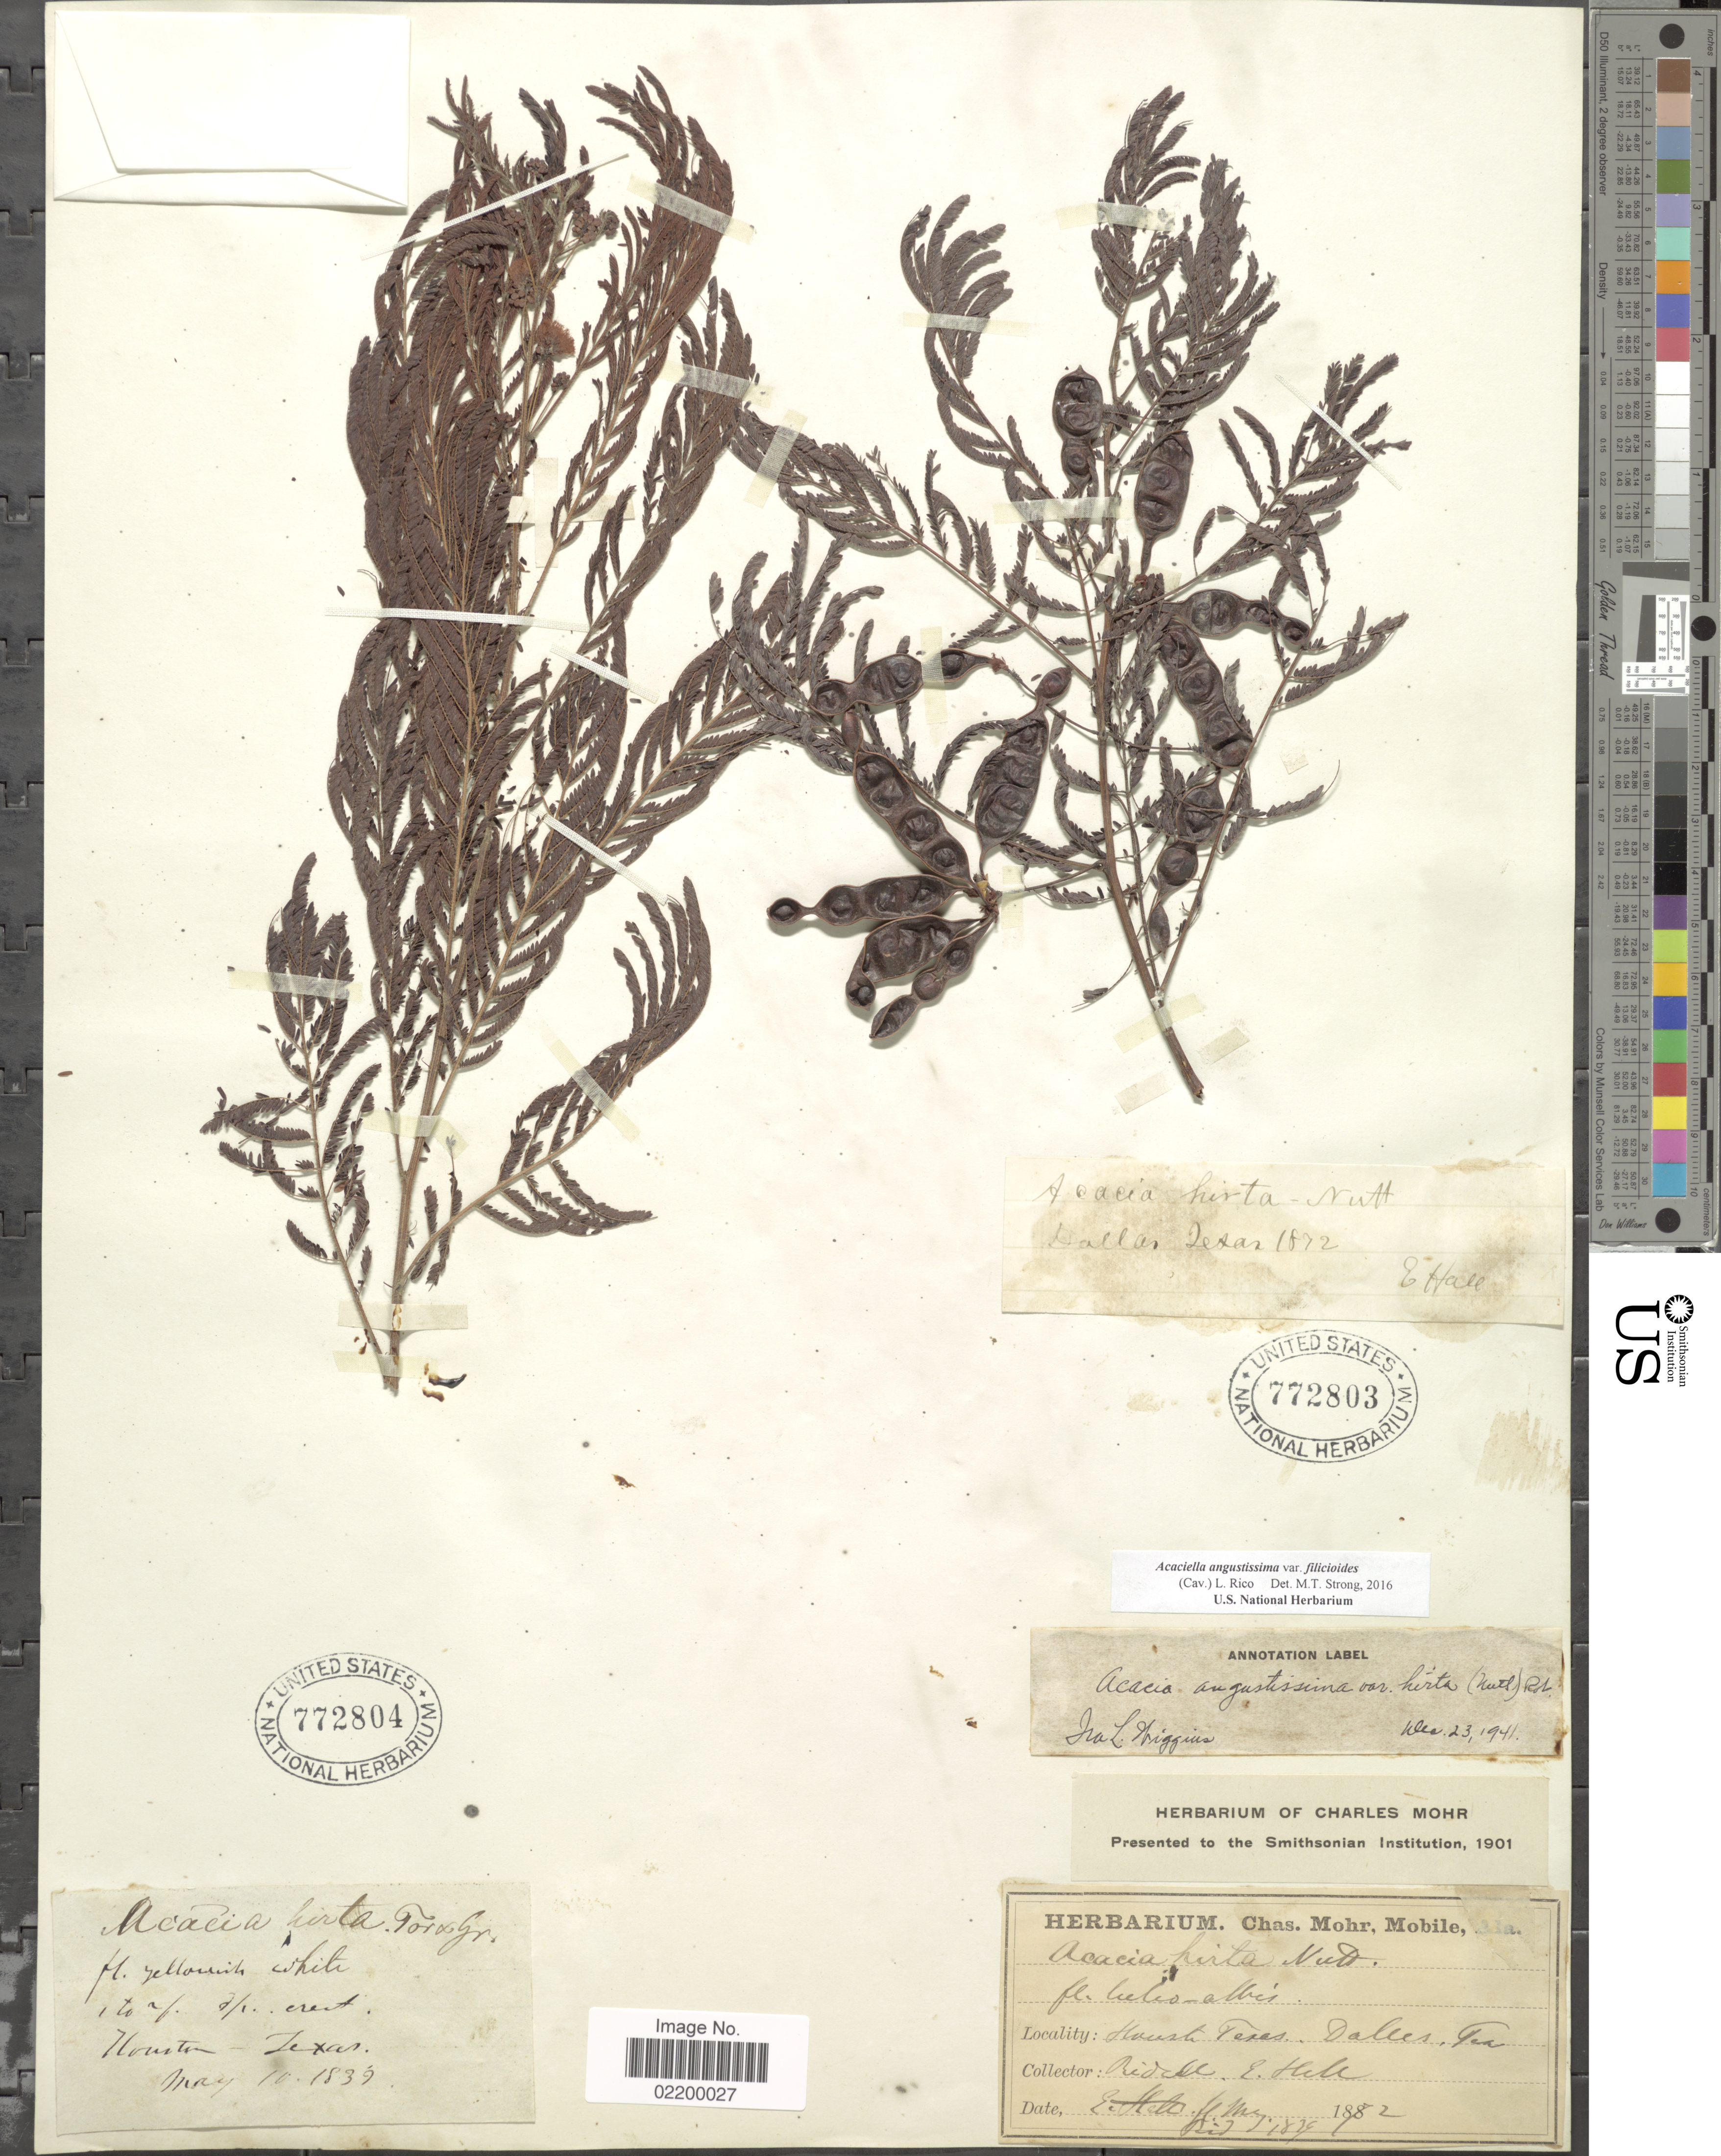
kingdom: Plantae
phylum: Tracheophyta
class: Magnoliopsida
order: Fabales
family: Fabaceae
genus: Acaciella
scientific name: Acaciella angustissima var. filicioides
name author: (Cav.) L. Rico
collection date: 1839-05-10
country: United States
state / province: Texas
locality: Houston, Texas.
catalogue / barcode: US 772804